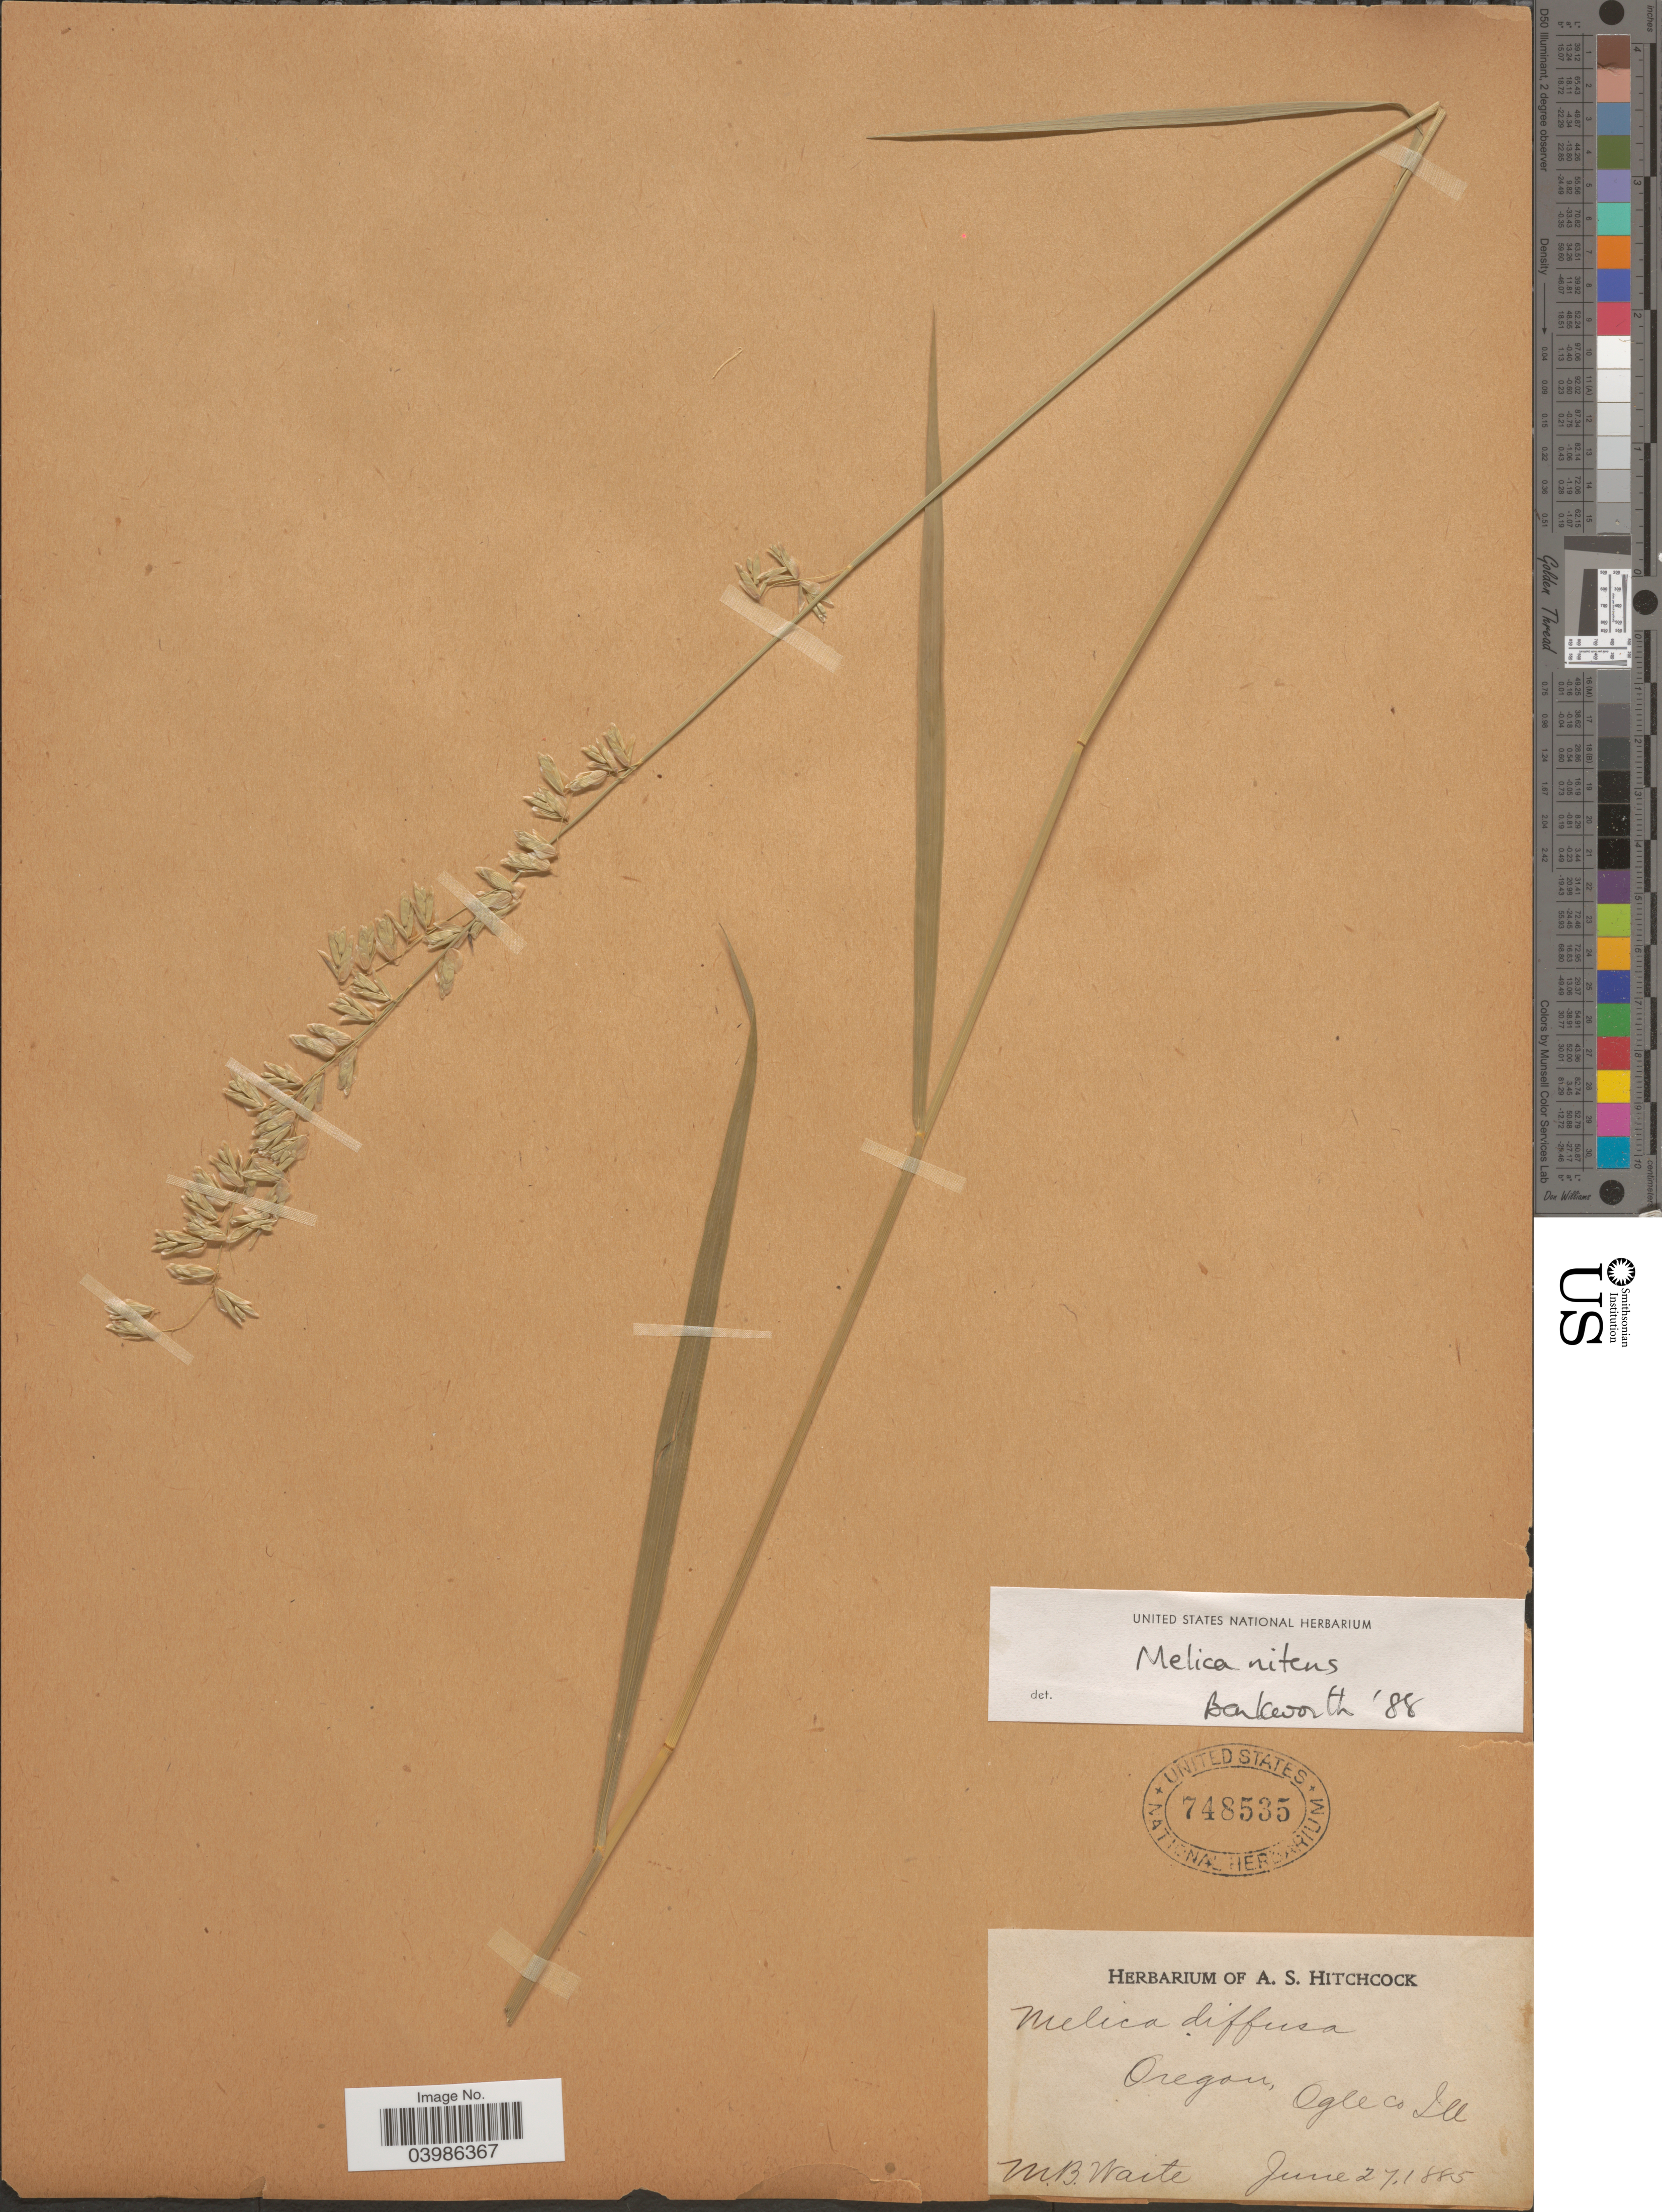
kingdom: Plantae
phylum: Tracheophyta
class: Liliopsida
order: Poales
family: Poaceae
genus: Melica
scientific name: Melica nitens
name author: (Scribn.) Nutt. ex Piper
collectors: M. B. Waite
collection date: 1885-06-27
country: United States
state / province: Illinois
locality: Oregon, Ogle Co.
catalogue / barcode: US 748535